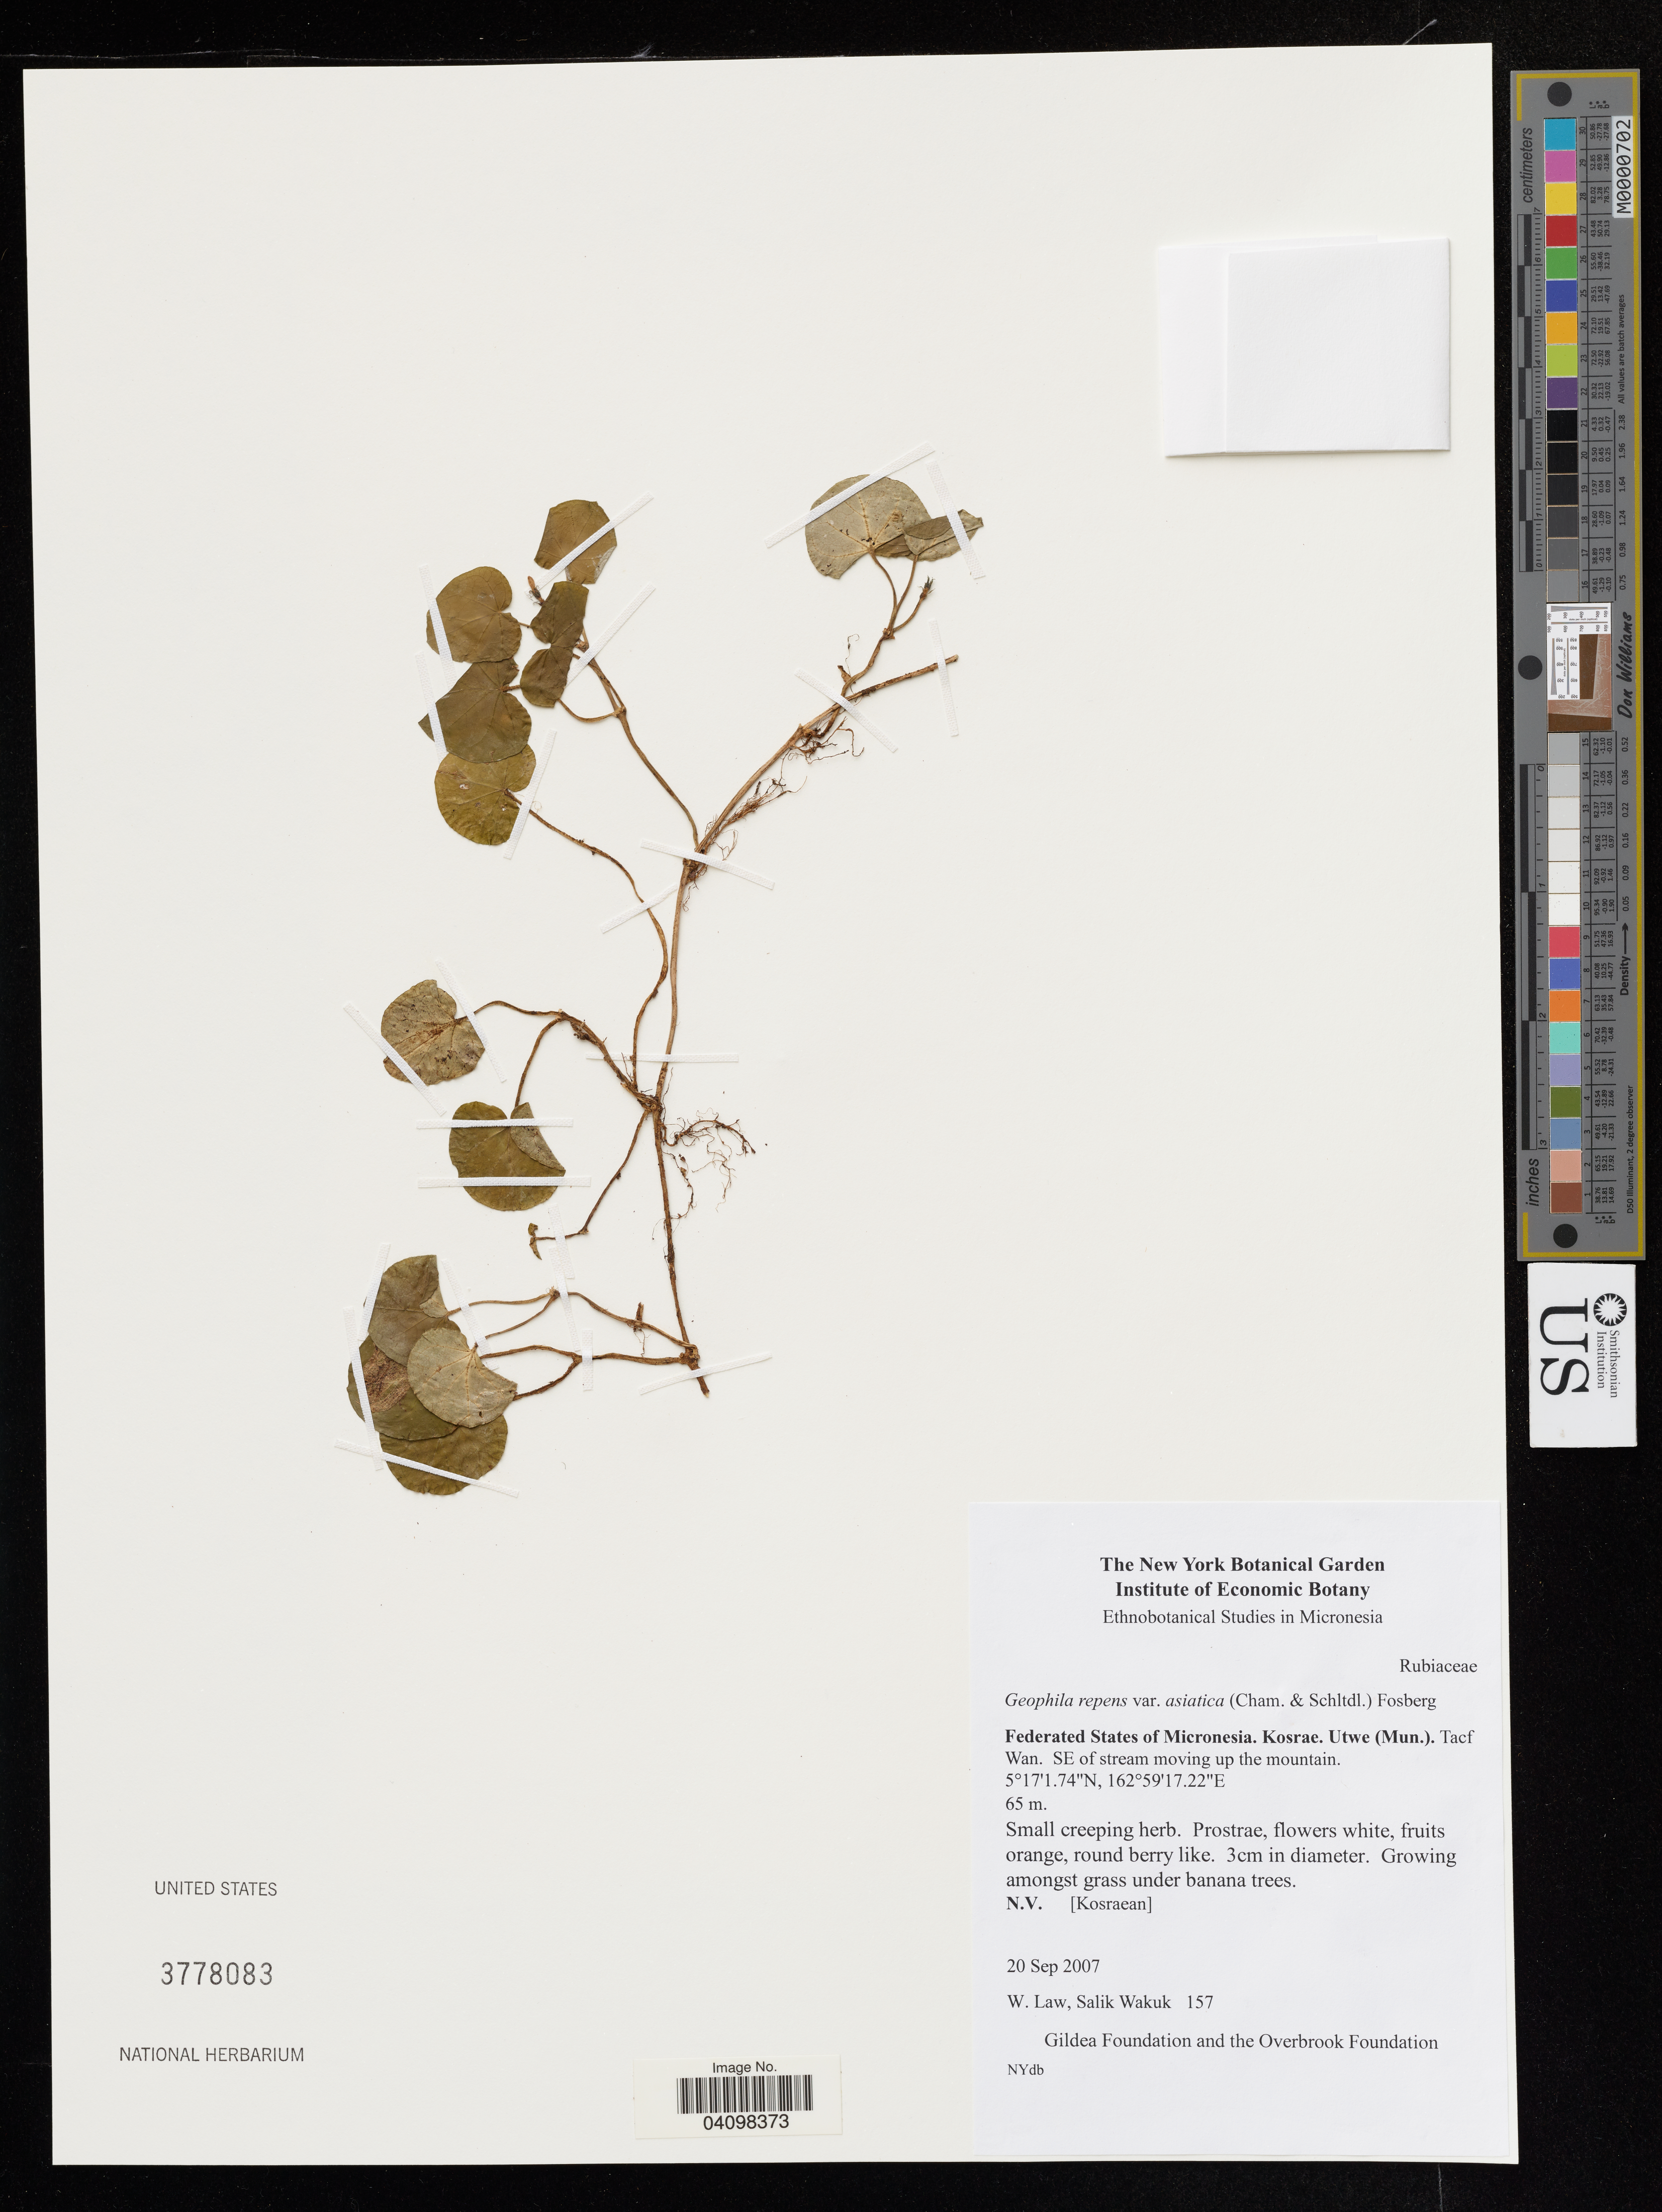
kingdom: Plantae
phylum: Tracheophyta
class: Magnoliopsida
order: Gentianales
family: Rubiaceae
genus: Geophila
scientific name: Geophila repens var. asiatica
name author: (Cham. & Schltdl.) Fosberg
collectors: W. Law & S. Wakuk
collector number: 157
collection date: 2007-09-20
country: Micronesia, Federated States of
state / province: Kosrae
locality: Utwe (Mun.), Tacf Wan, SE of stream moving up the mountain.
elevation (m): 65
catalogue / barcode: US 3778083